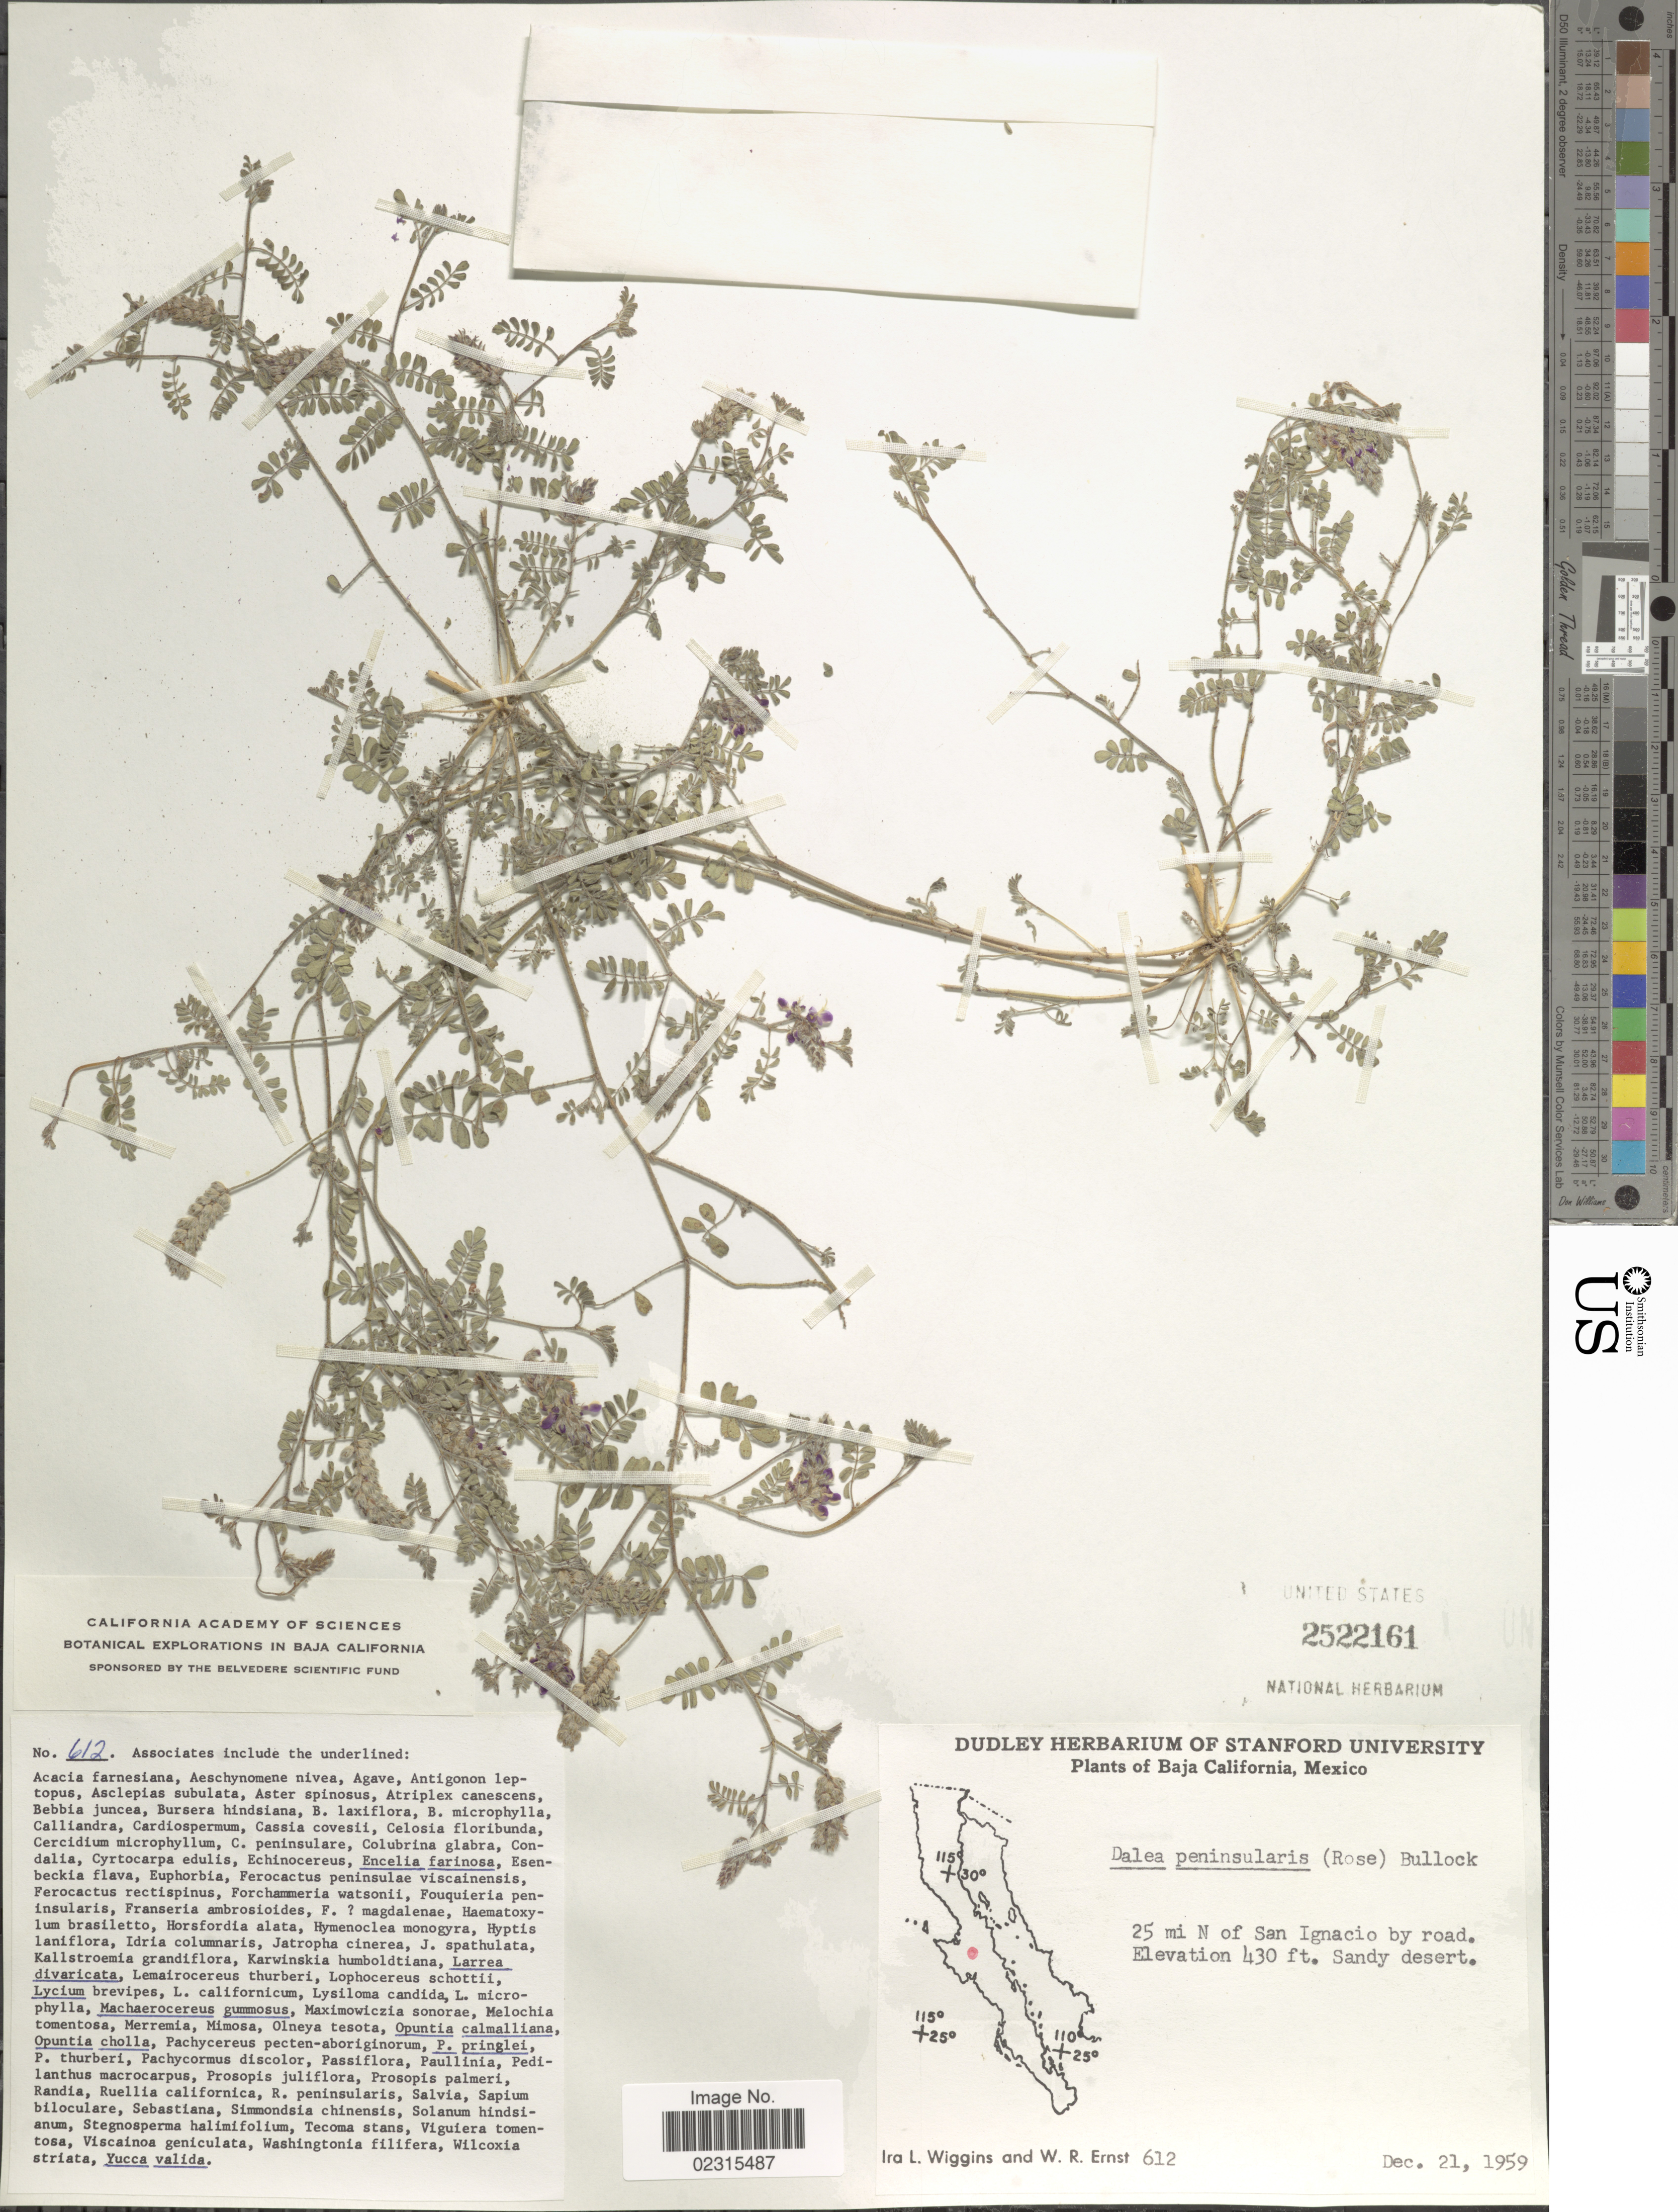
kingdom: Plantae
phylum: Tracheophyta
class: Magnoliopsida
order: Fabales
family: Fabaceae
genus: Marina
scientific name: Marina peninsularis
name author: (Rose) Barneby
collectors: I. L. Wiggins & W. R. Ernst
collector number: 612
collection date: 1959-12-21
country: Mexico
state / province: Baja California Sur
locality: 25 mi N of San Ignacio by road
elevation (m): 131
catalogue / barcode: US 2522161